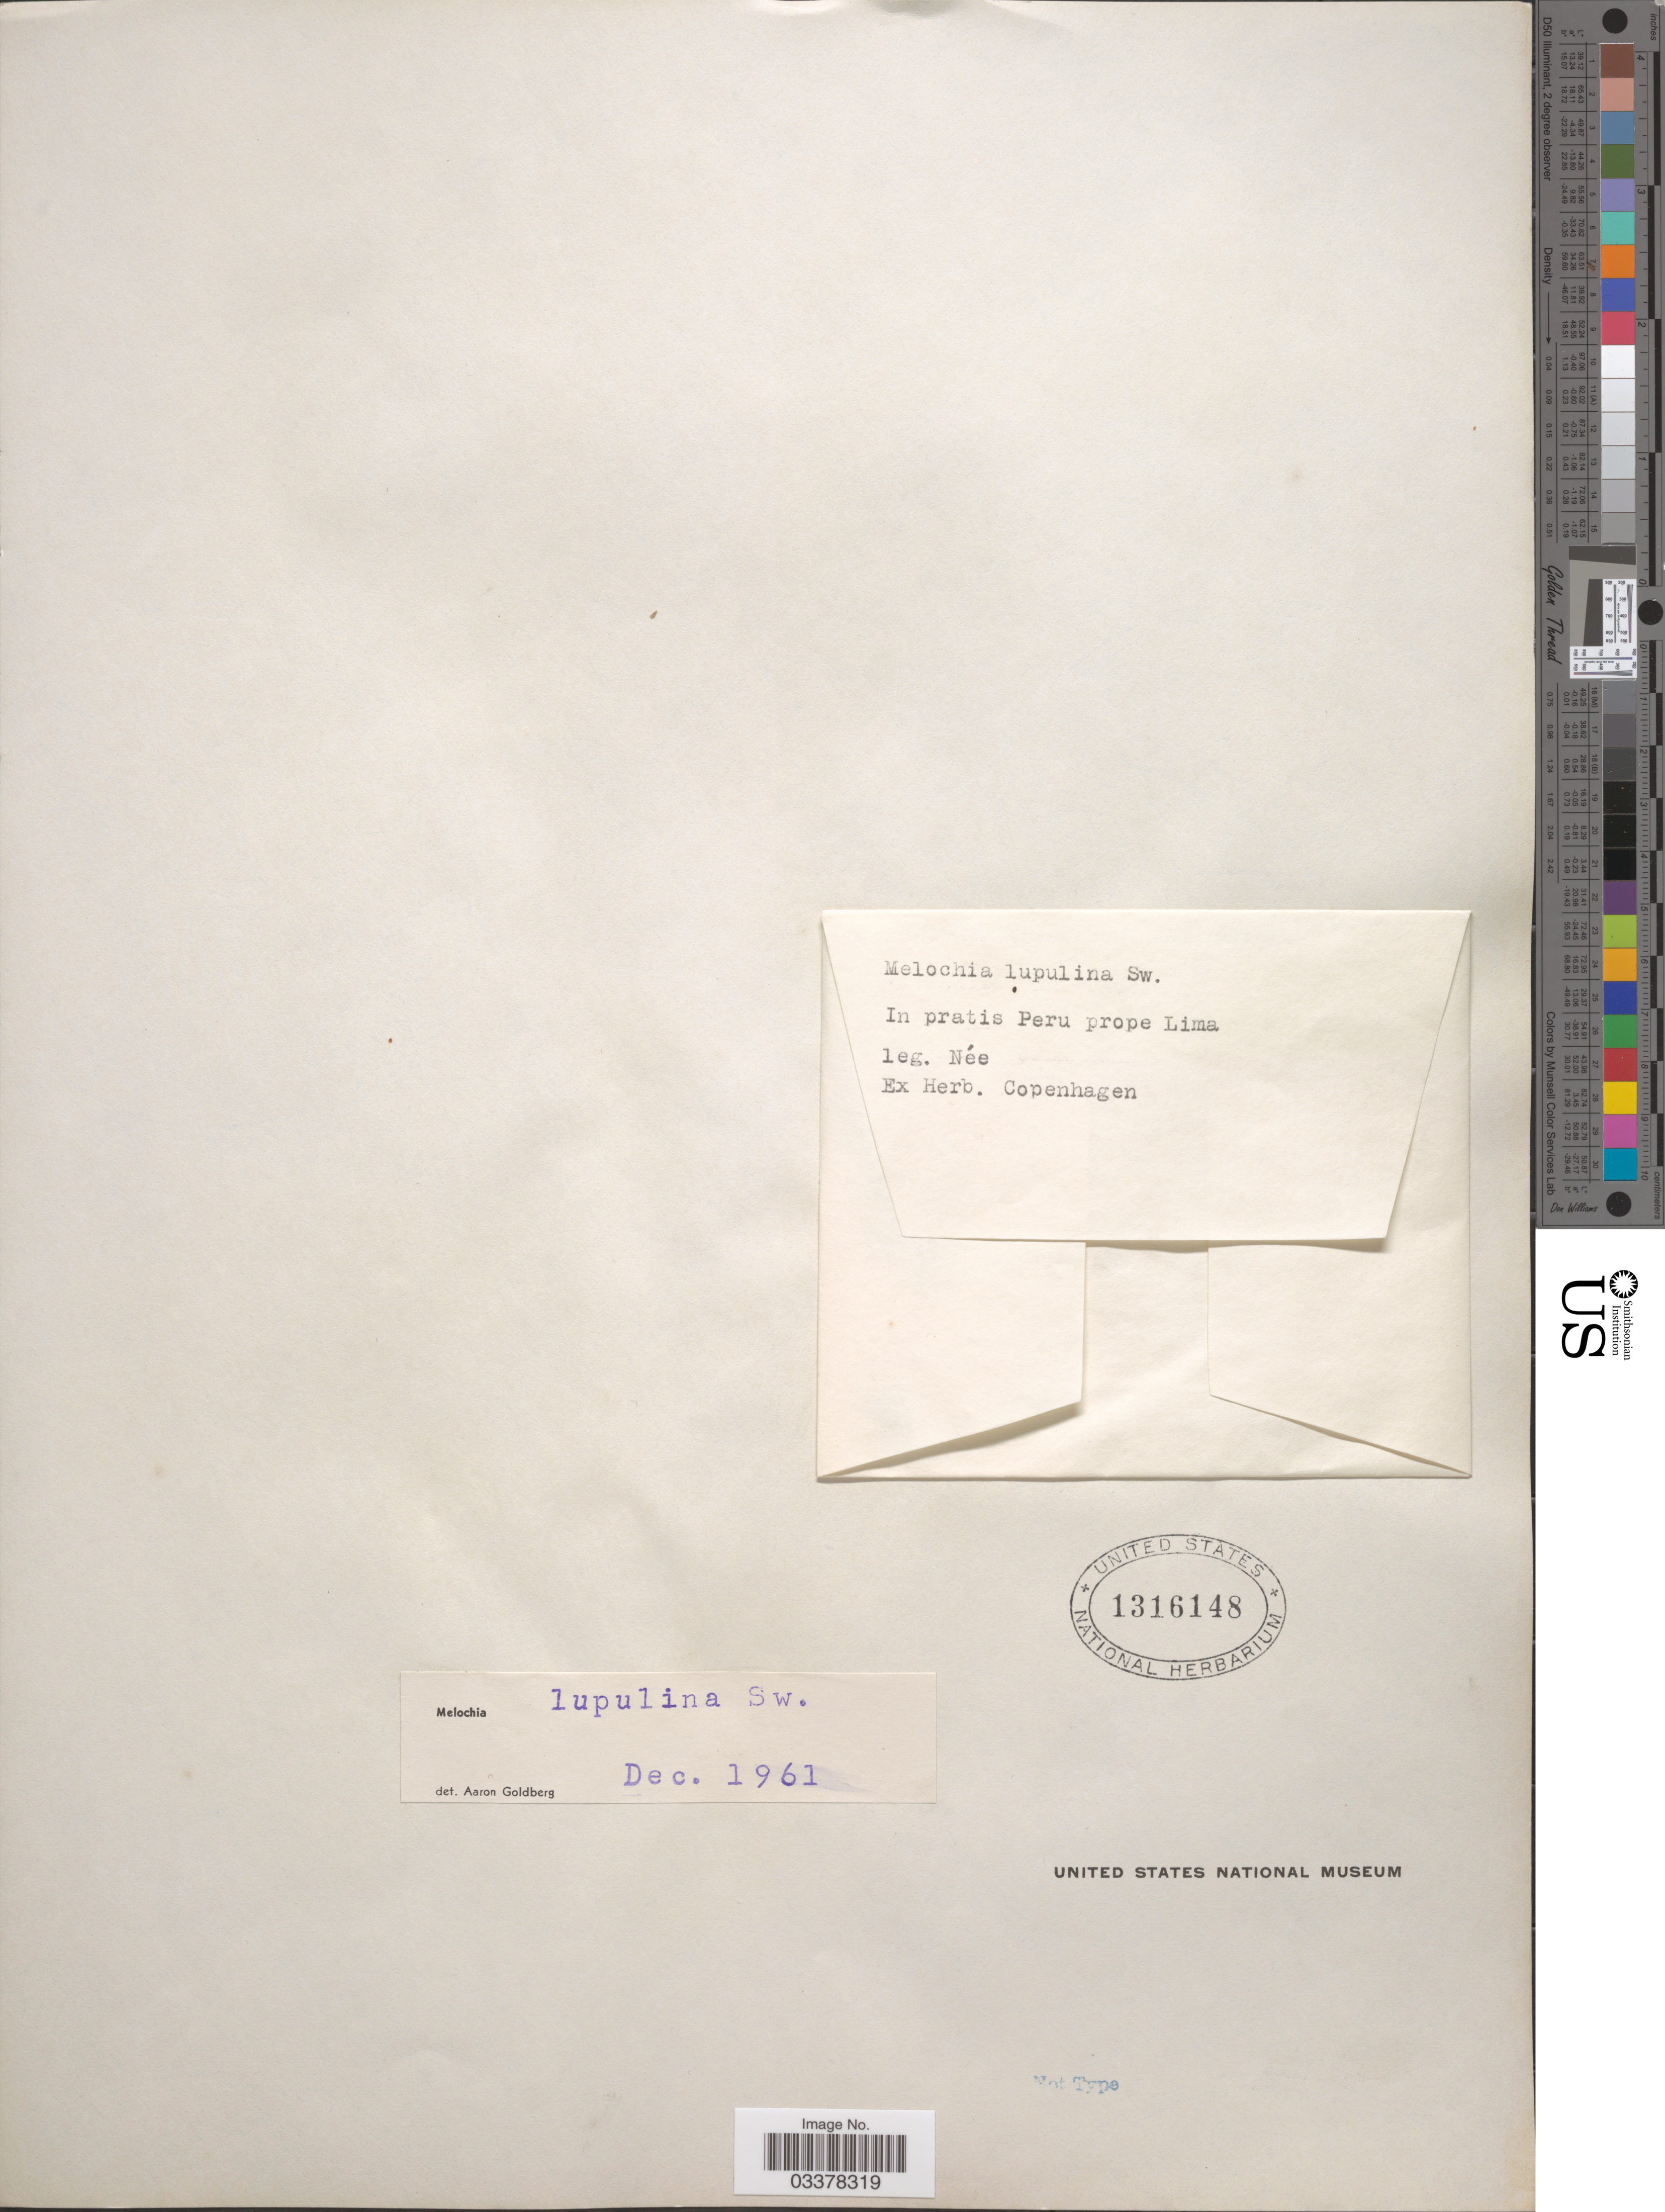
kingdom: Plantae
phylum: Tracheophyta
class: Magnoliopsida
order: Malvales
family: Malvaceae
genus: Melochia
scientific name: Melochia lupulina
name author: Sw.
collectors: Nee, --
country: Peru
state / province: Lima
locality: In pratis Peru.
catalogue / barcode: US 1316148